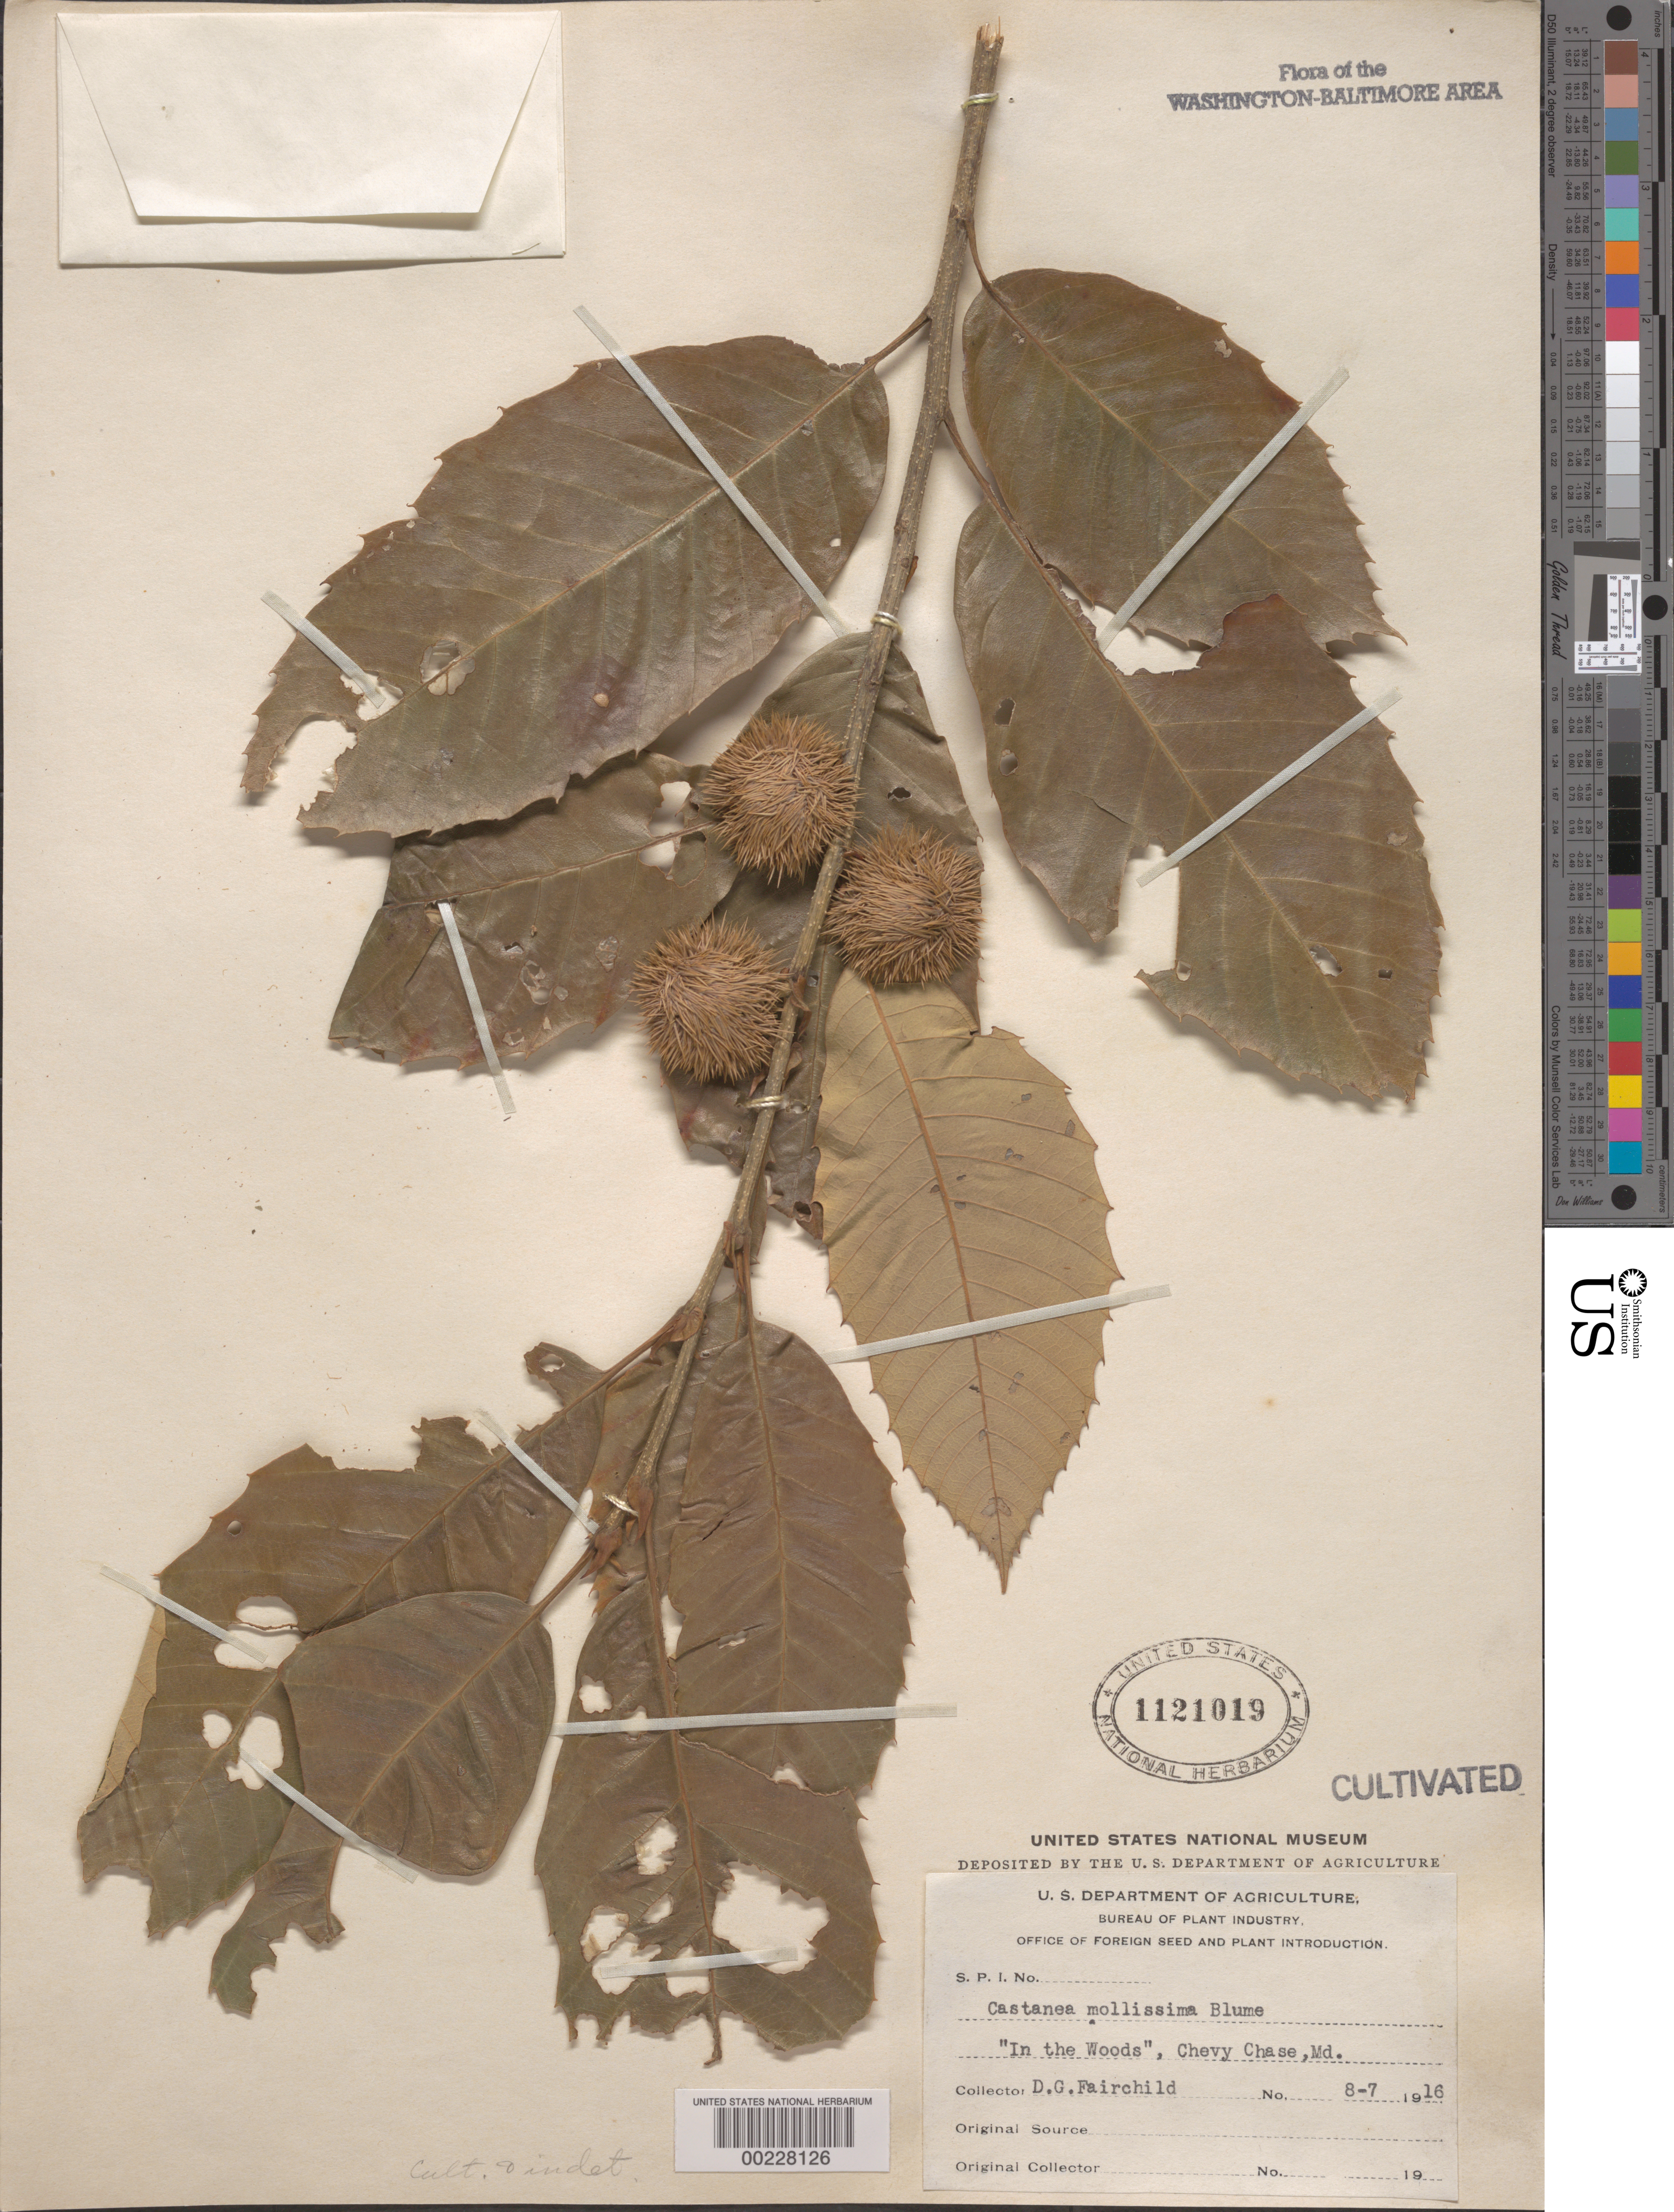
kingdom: Plantae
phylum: Tracheophyta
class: Magnoliopsida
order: Fagales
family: Fagaceae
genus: Castanea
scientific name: Castanea mollissima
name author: Blume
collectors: D. G. Fairchild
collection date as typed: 08 Jul 1916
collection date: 1916-07-08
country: United States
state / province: Maryland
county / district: Montgomery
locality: Chevy Chase, "in the woods"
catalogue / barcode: US 1121019